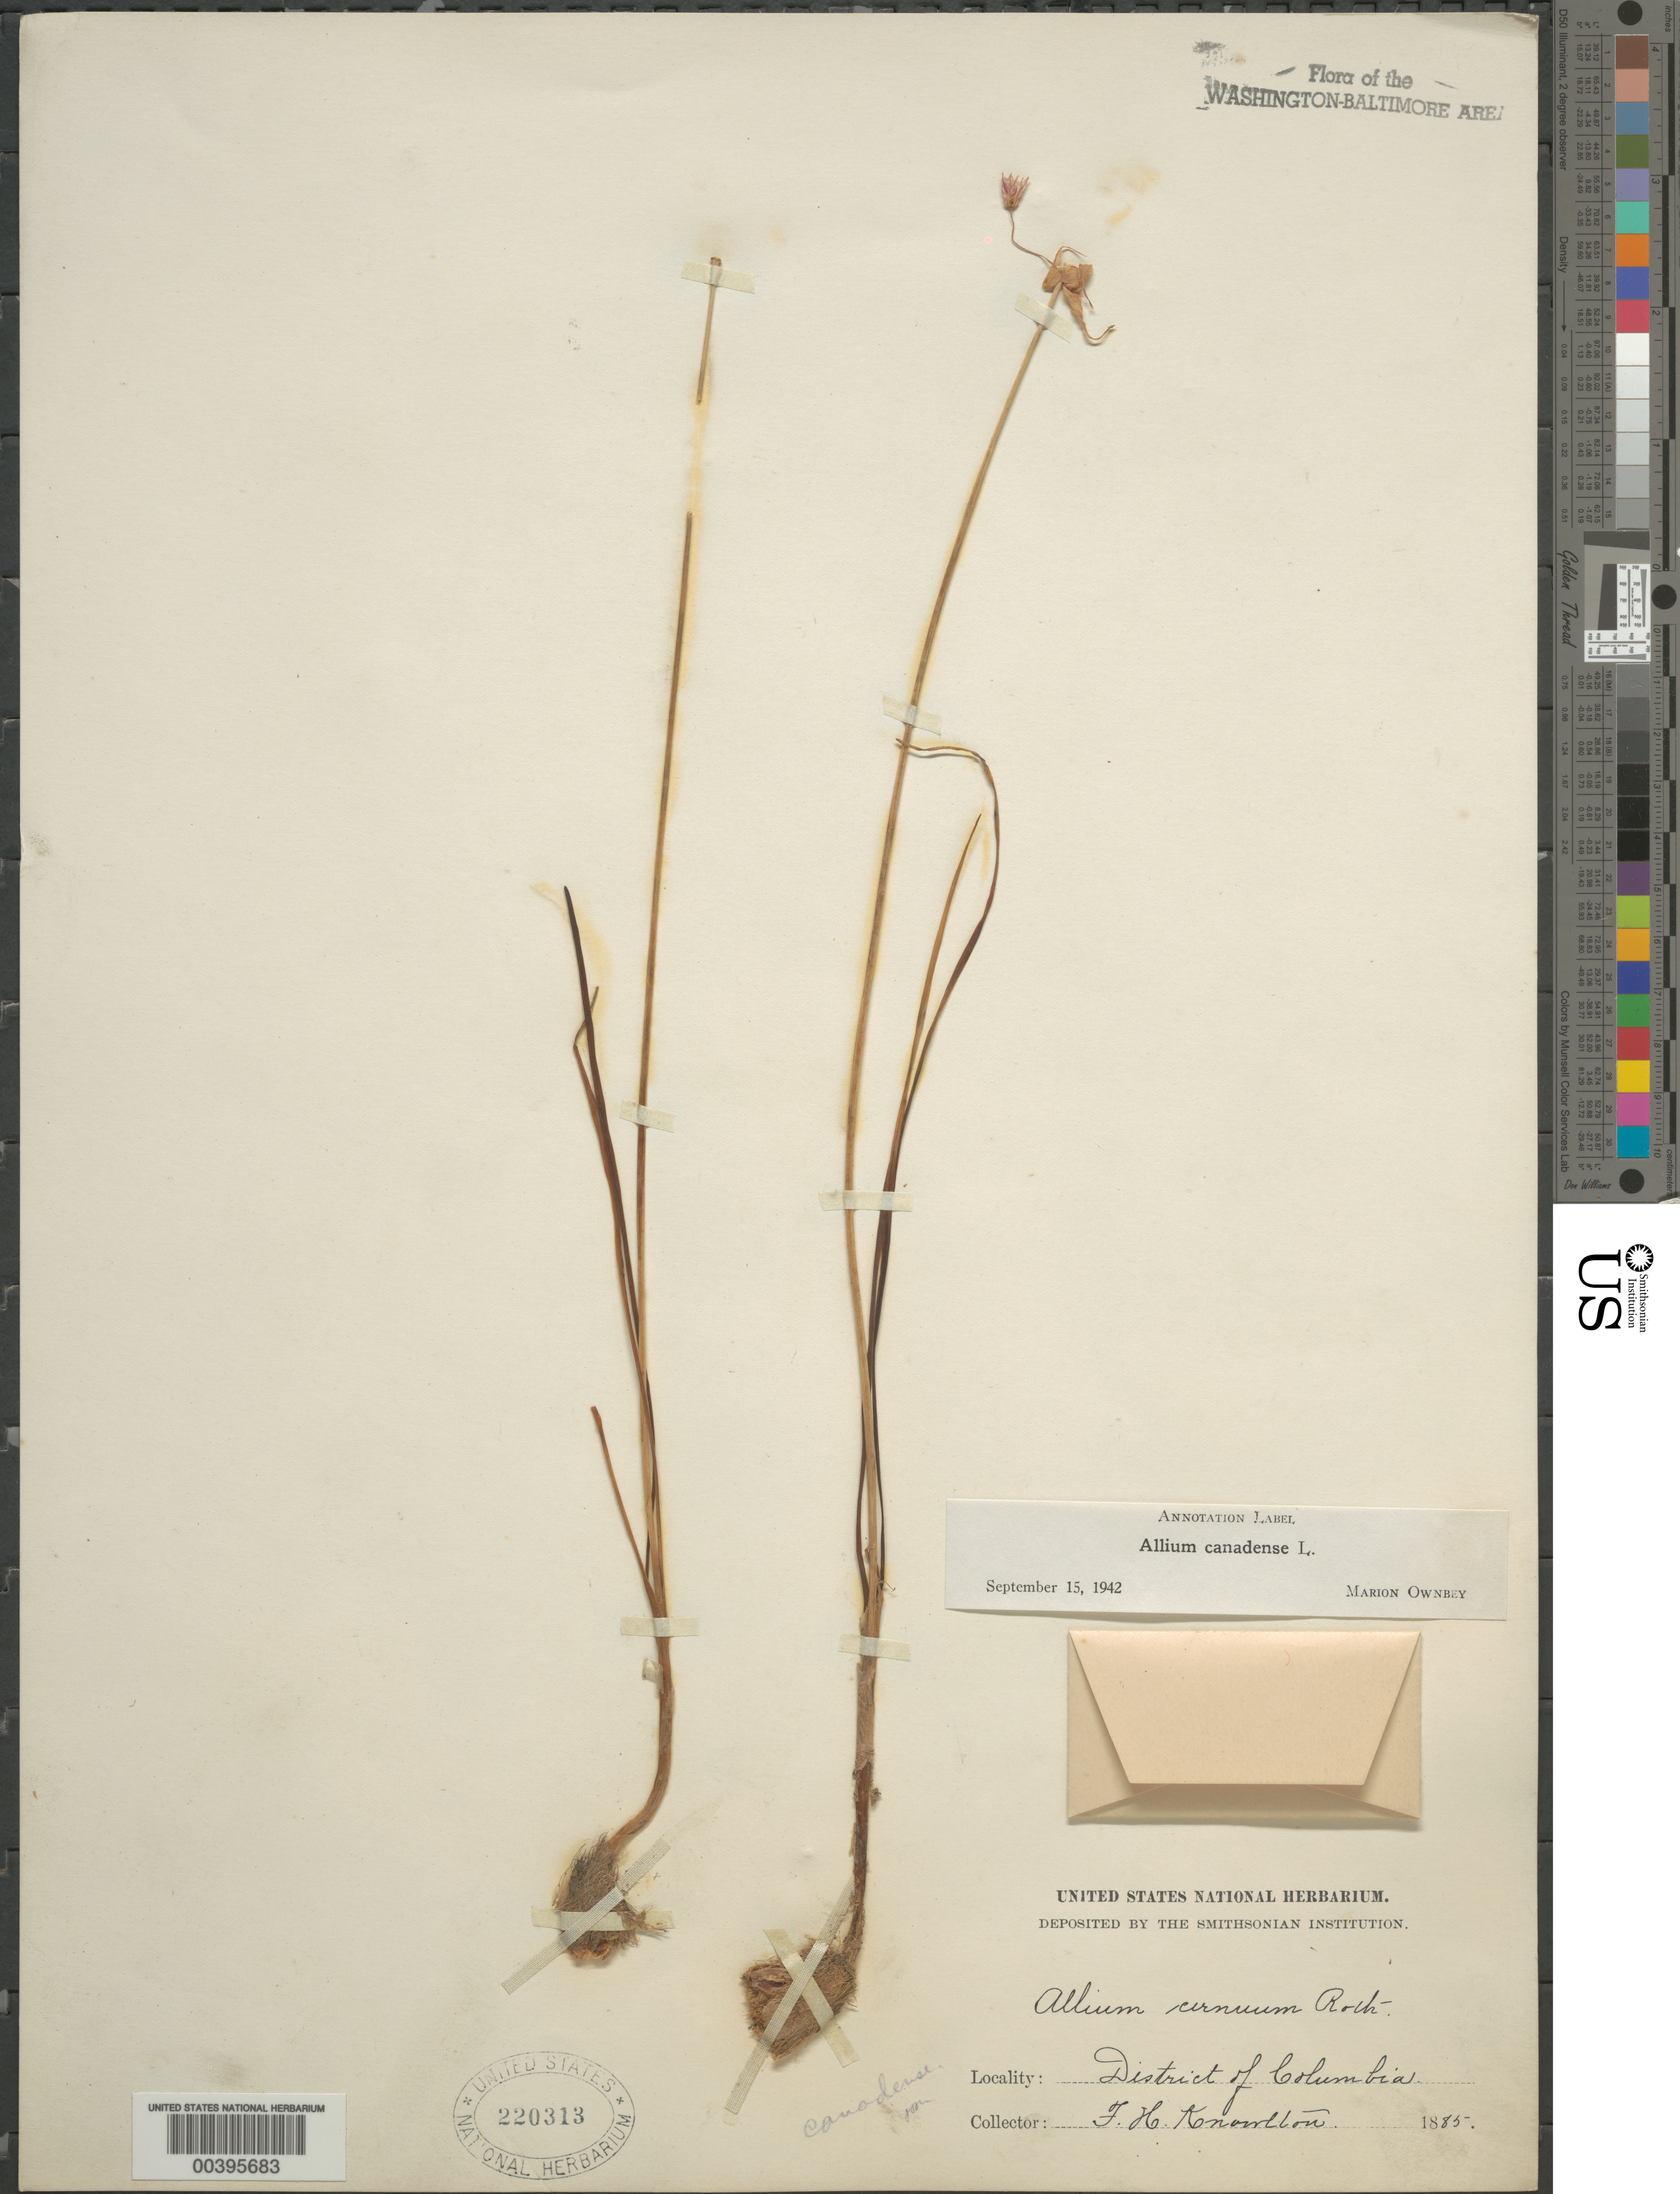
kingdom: Plantae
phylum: Tracheophyta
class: Liliopsida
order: Asparagales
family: Amaryllidaceae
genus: Allium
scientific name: Allium canadense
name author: L.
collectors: F. H. Knowlton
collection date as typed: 1885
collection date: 1885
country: United States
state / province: District of Columbia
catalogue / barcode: US 220313